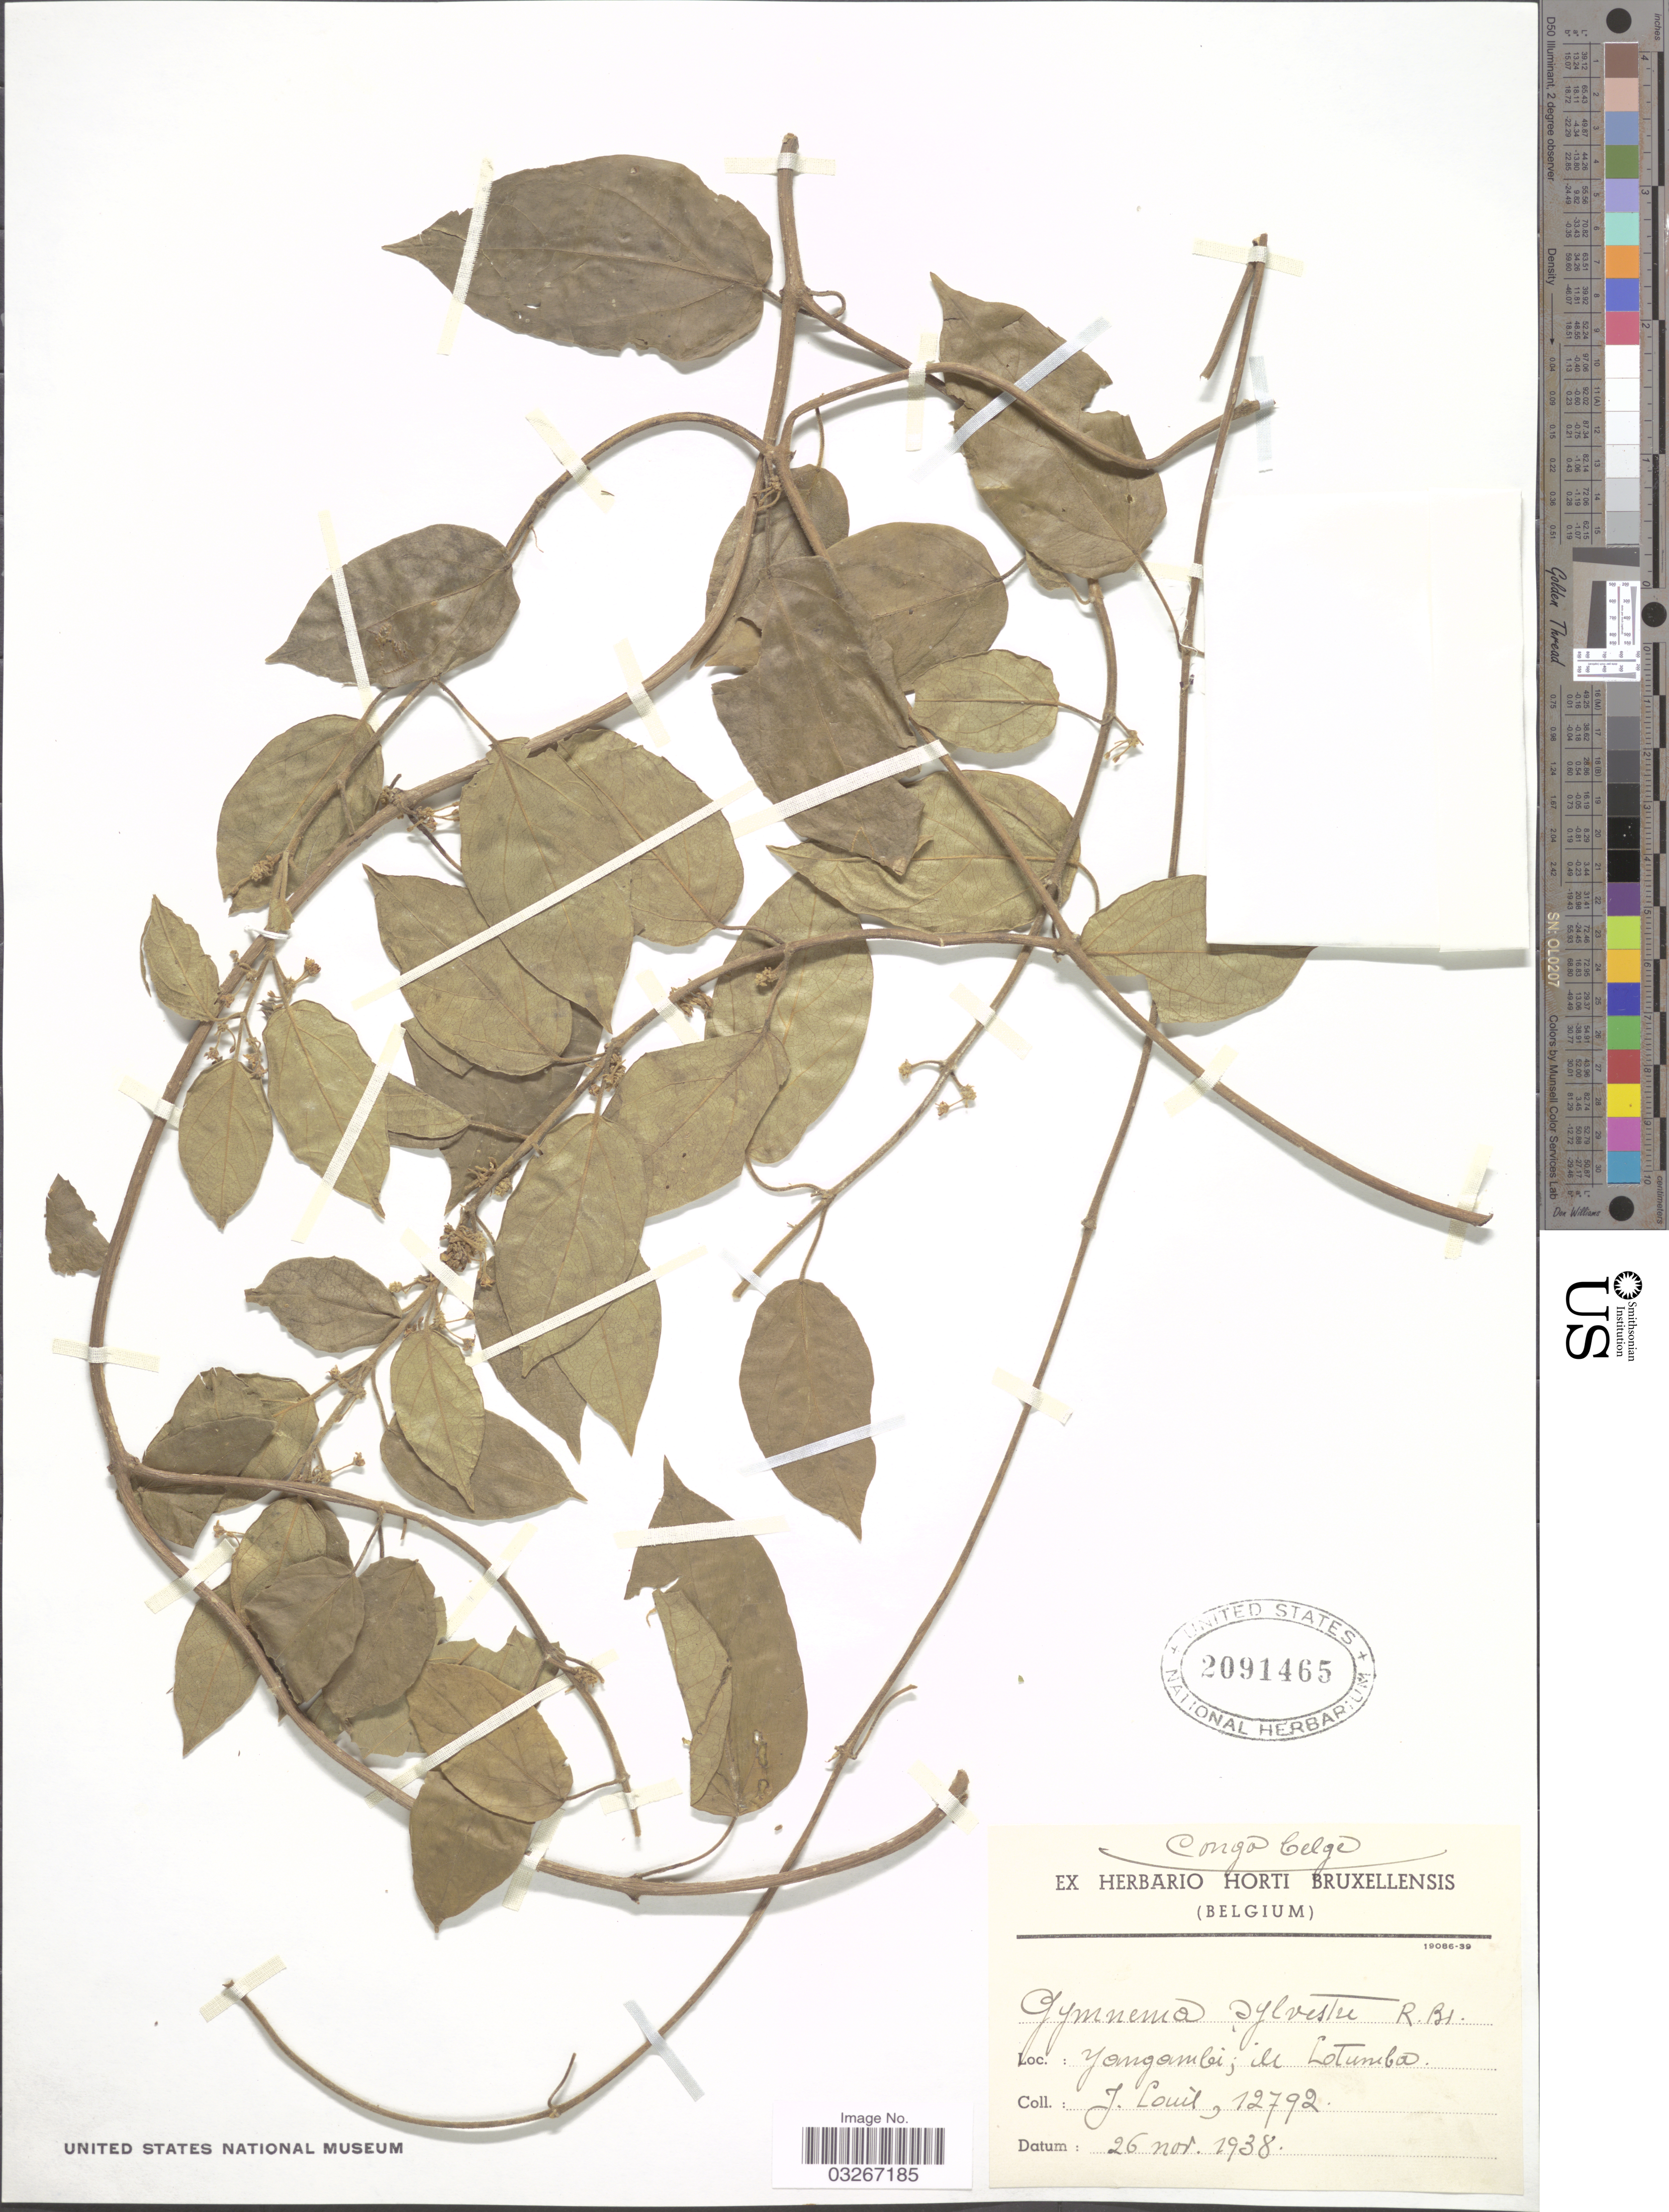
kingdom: Plantae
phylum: Tracheophyta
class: Magnoliopsida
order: Gentianales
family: Apocynaceae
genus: Gymnema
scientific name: Gymnema sylvestre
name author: (Retz.) R. Br. ex Schult. in Roem. & Schult.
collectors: J. Louis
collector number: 12792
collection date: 1938-11-26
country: Congo, Democratic Republic of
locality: Congo Belge. Yangambi; ile Lotumba.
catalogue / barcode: US 2091465